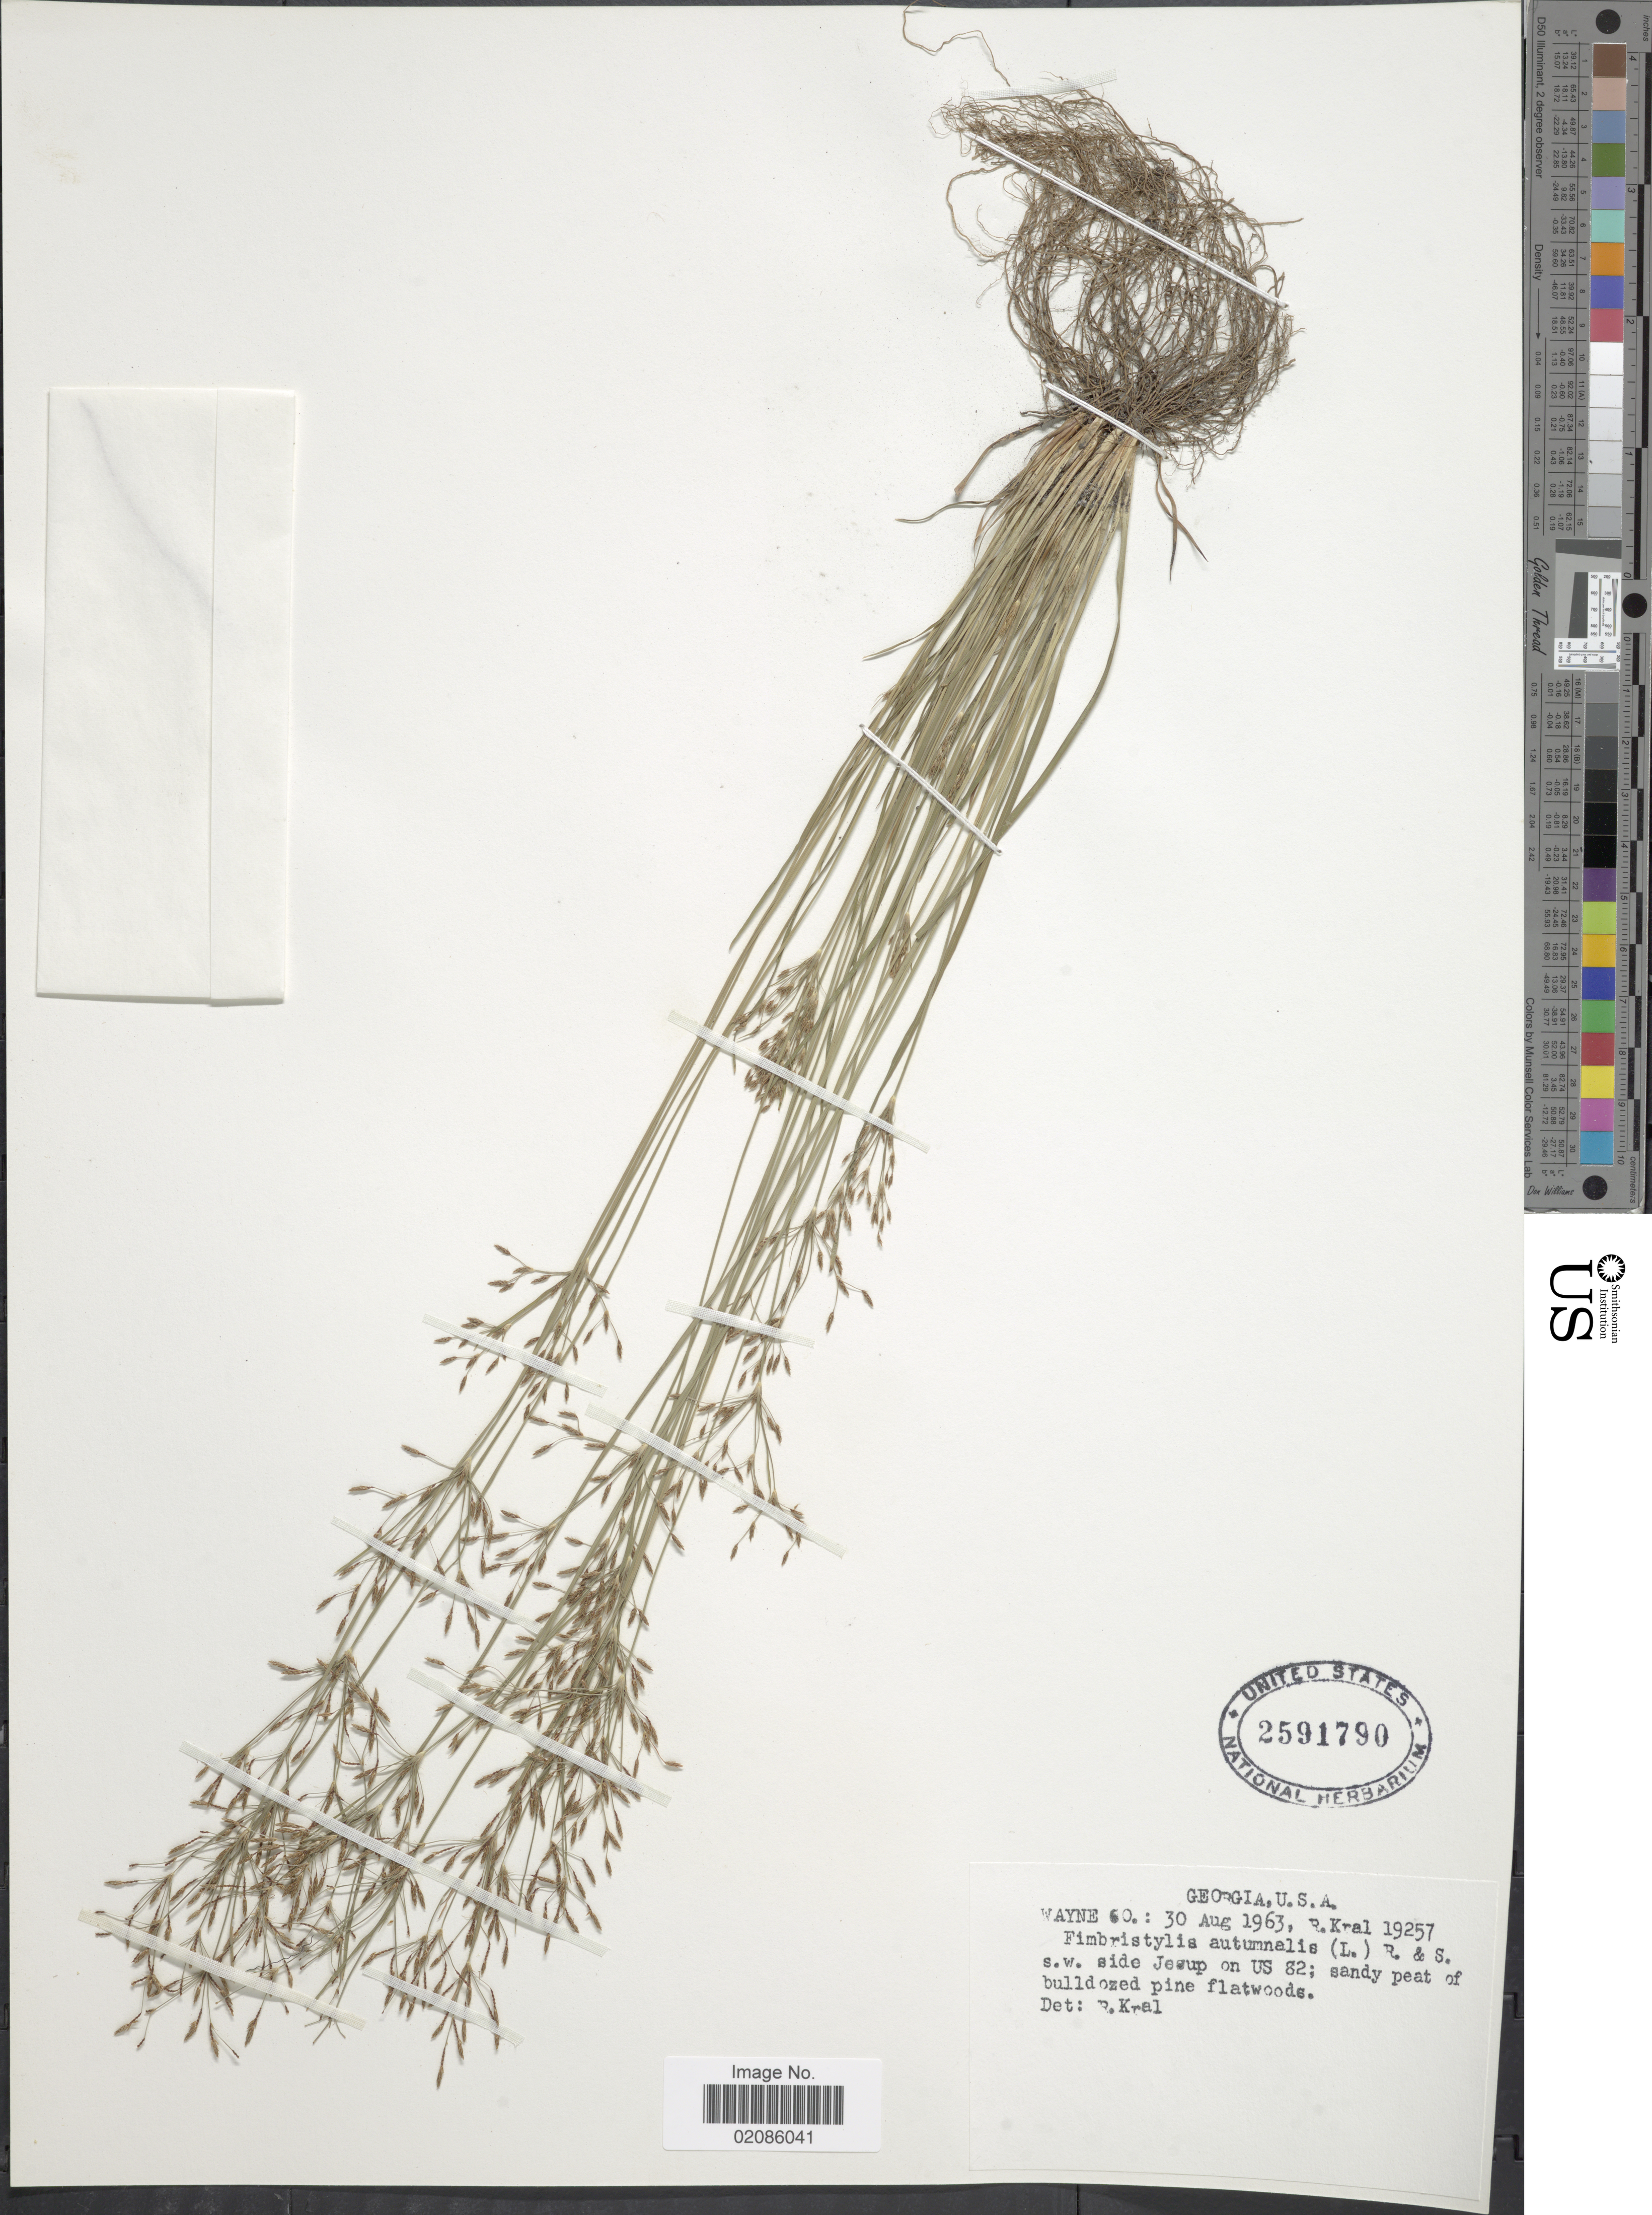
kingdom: Plantae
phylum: Tracheophyta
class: Liliopsida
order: Poales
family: Cyperaceae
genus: Fimbristylis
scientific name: Fimbristylis autumnalis (L.) Roem. & Schult.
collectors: R. Kral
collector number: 19257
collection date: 1963-08-30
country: United States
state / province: Georgia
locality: Wayne Co. S.w. side Jesup on US 82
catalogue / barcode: US 2591790